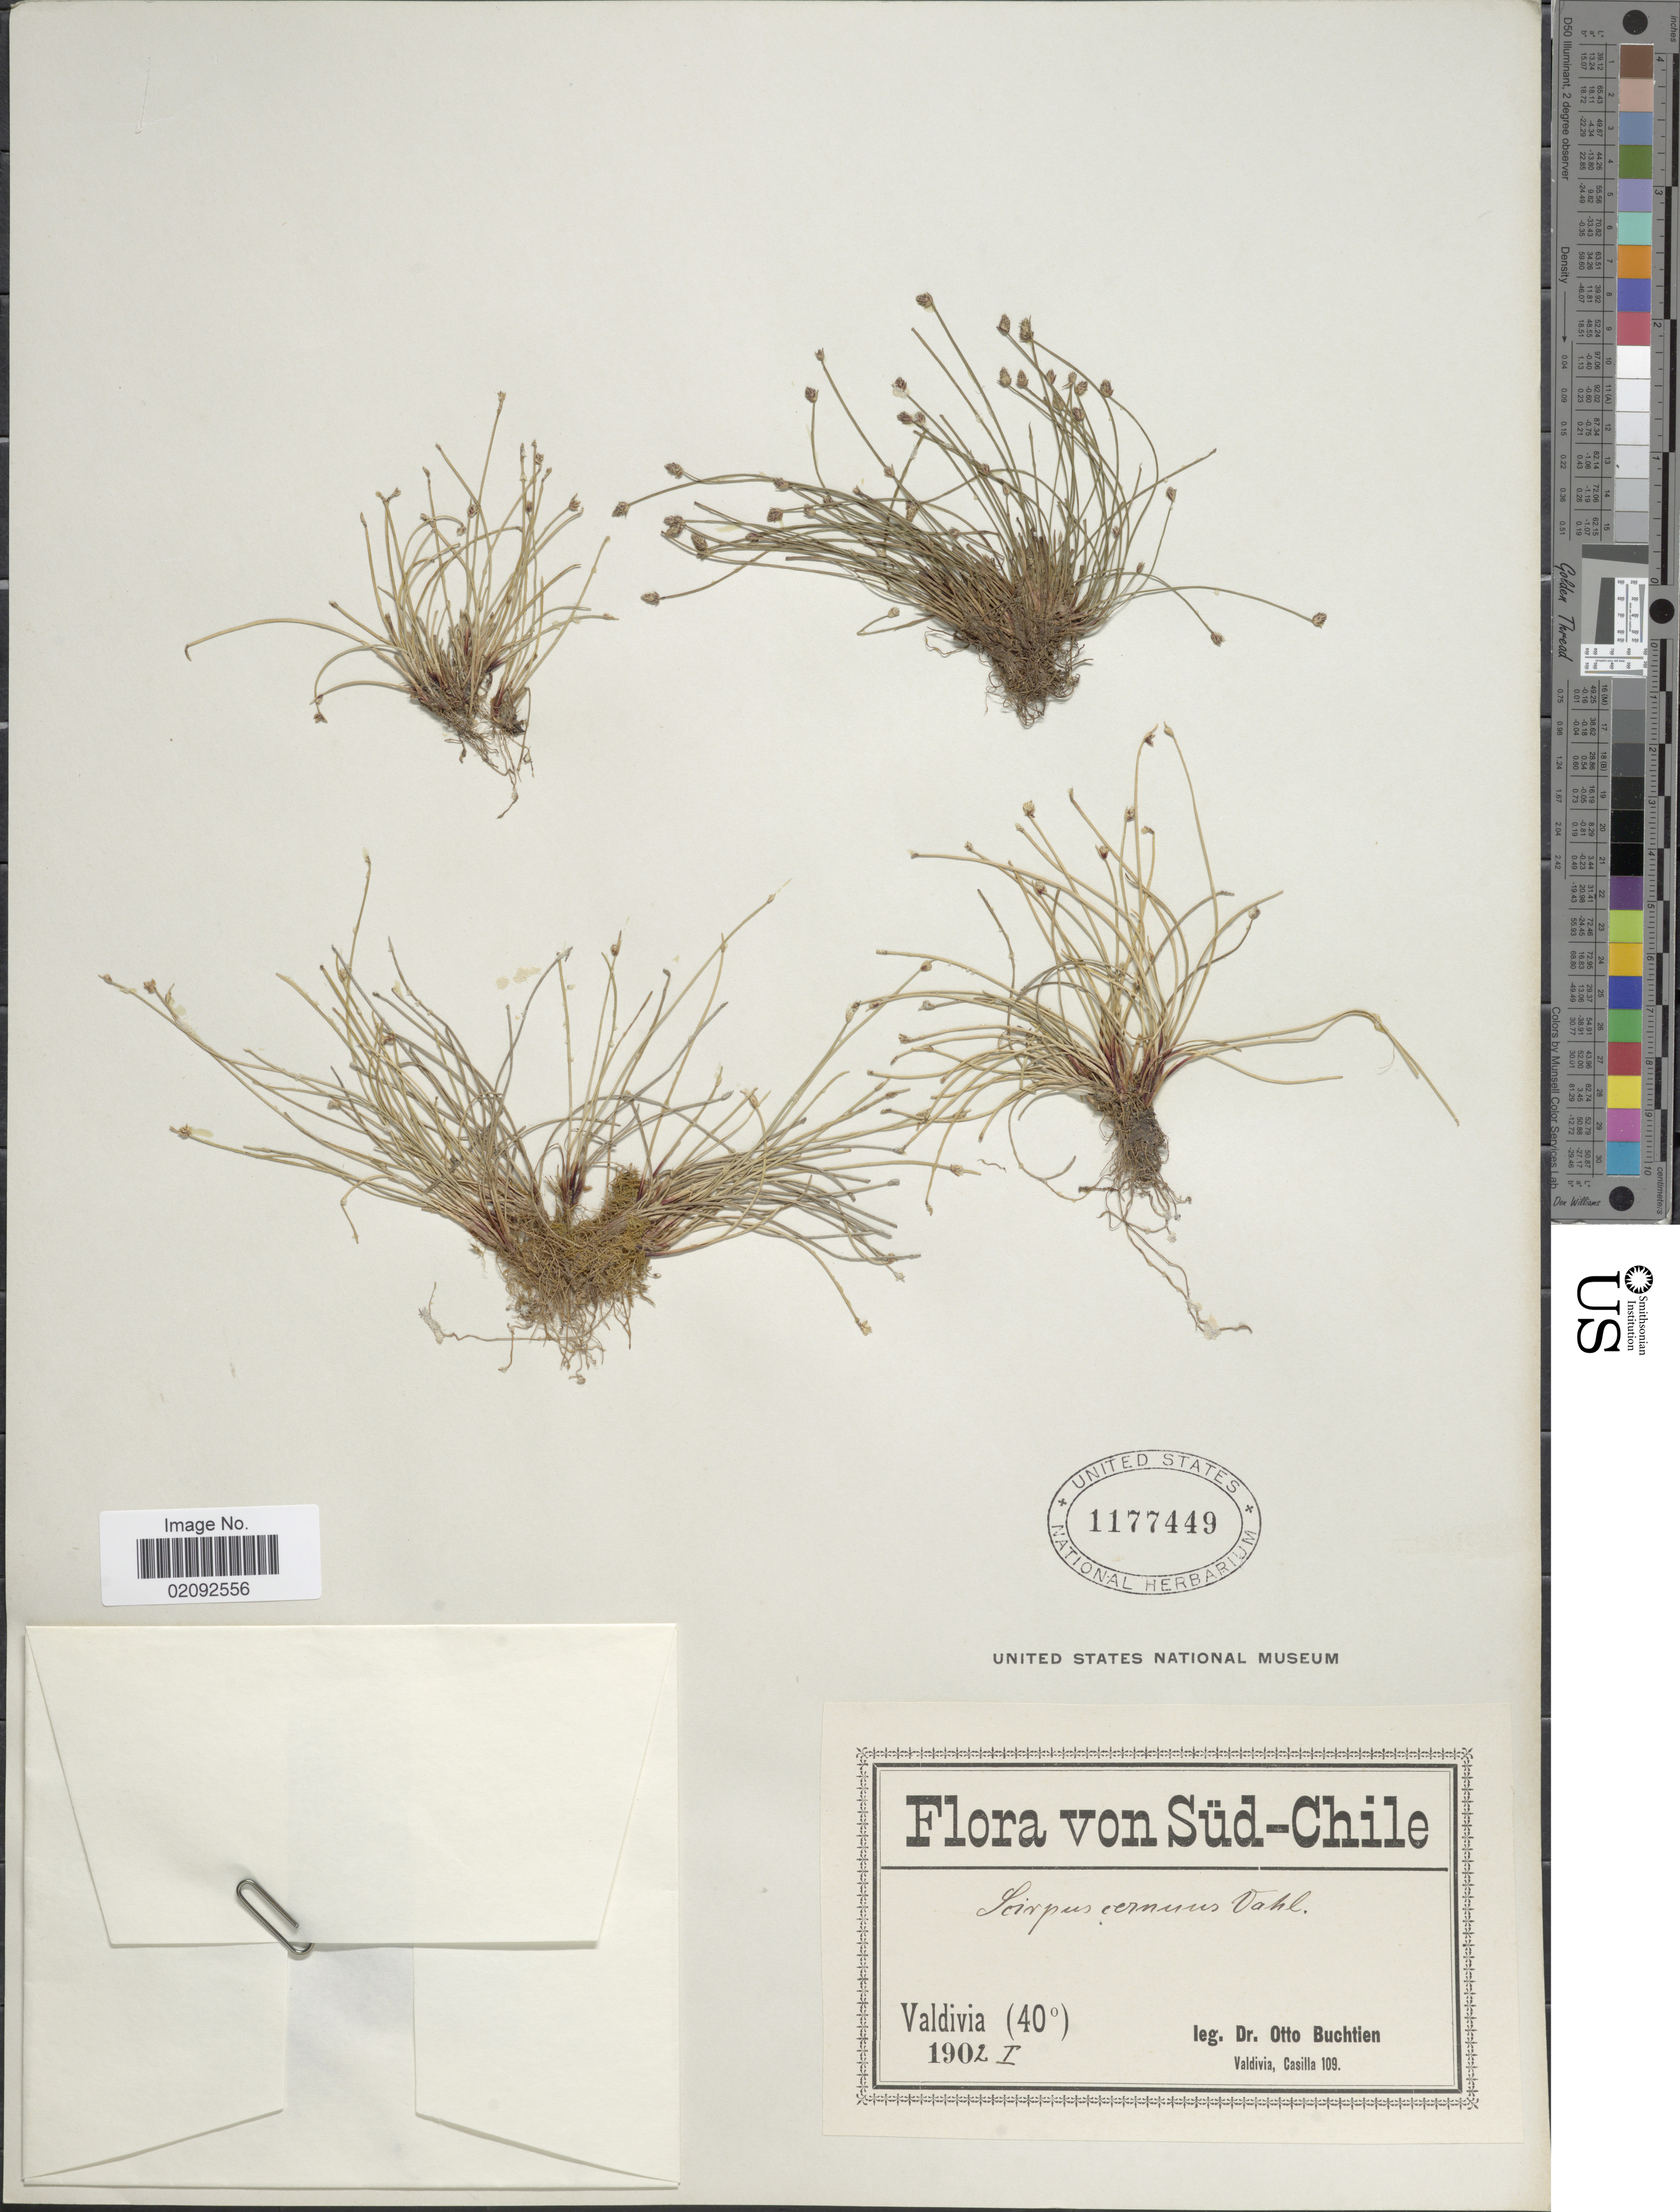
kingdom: Plantae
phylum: Tracheophyta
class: Liliopsida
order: Poales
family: Cyperaceae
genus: Isolepis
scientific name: Isolepis cernua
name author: (Vahl) Roem. & Schult.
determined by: Strong, Mark T., (BOT), Smithsonian Institution - National Museum of Natural History (UNITED STATES)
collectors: O. Buchtien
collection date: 1902-01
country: Chile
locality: Valdivia (40 degrees), Süd-Chile.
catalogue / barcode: US 1177449